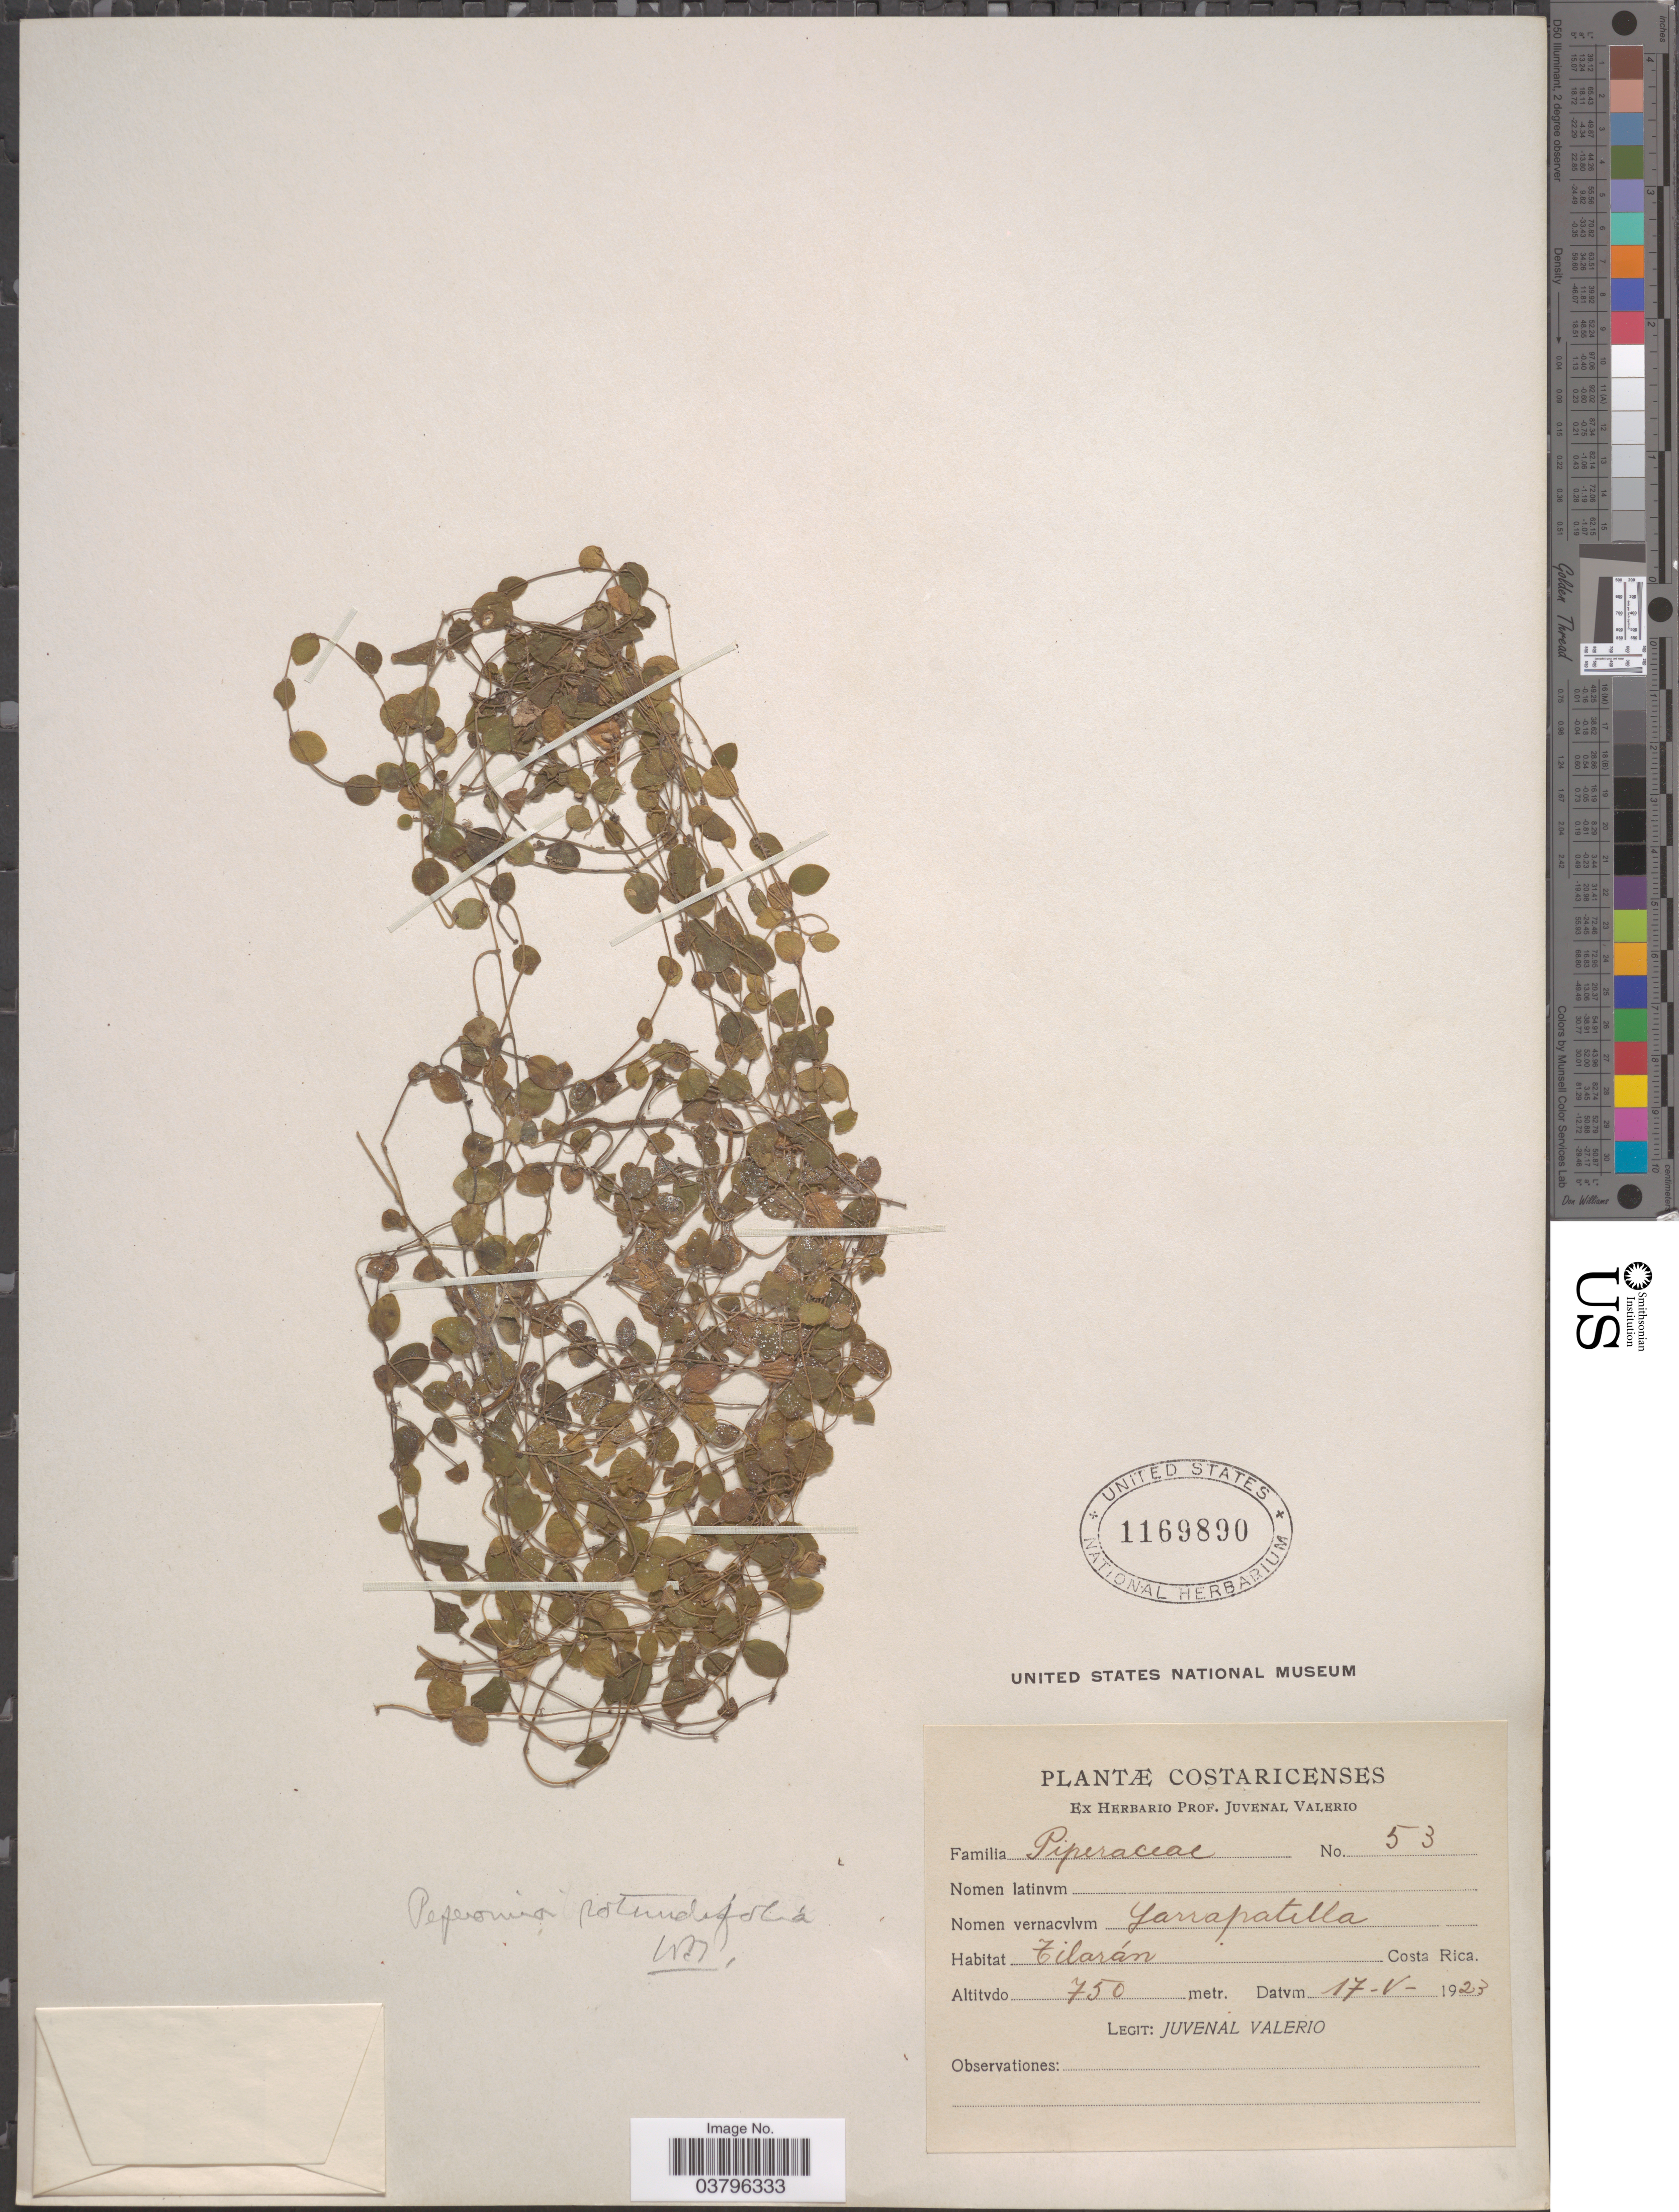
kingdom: Plantae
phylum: Tracheophyta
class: Magnoliopsida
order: Piperales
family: Piperaceae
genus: Peperomia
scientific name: Peperomia rotundifolia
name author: (L.) Kunth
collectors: J. Valerio R.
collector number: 53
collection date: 1923-05-17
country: Costa Rica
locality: Tilarán.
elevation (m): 750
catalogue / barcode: US 1169890